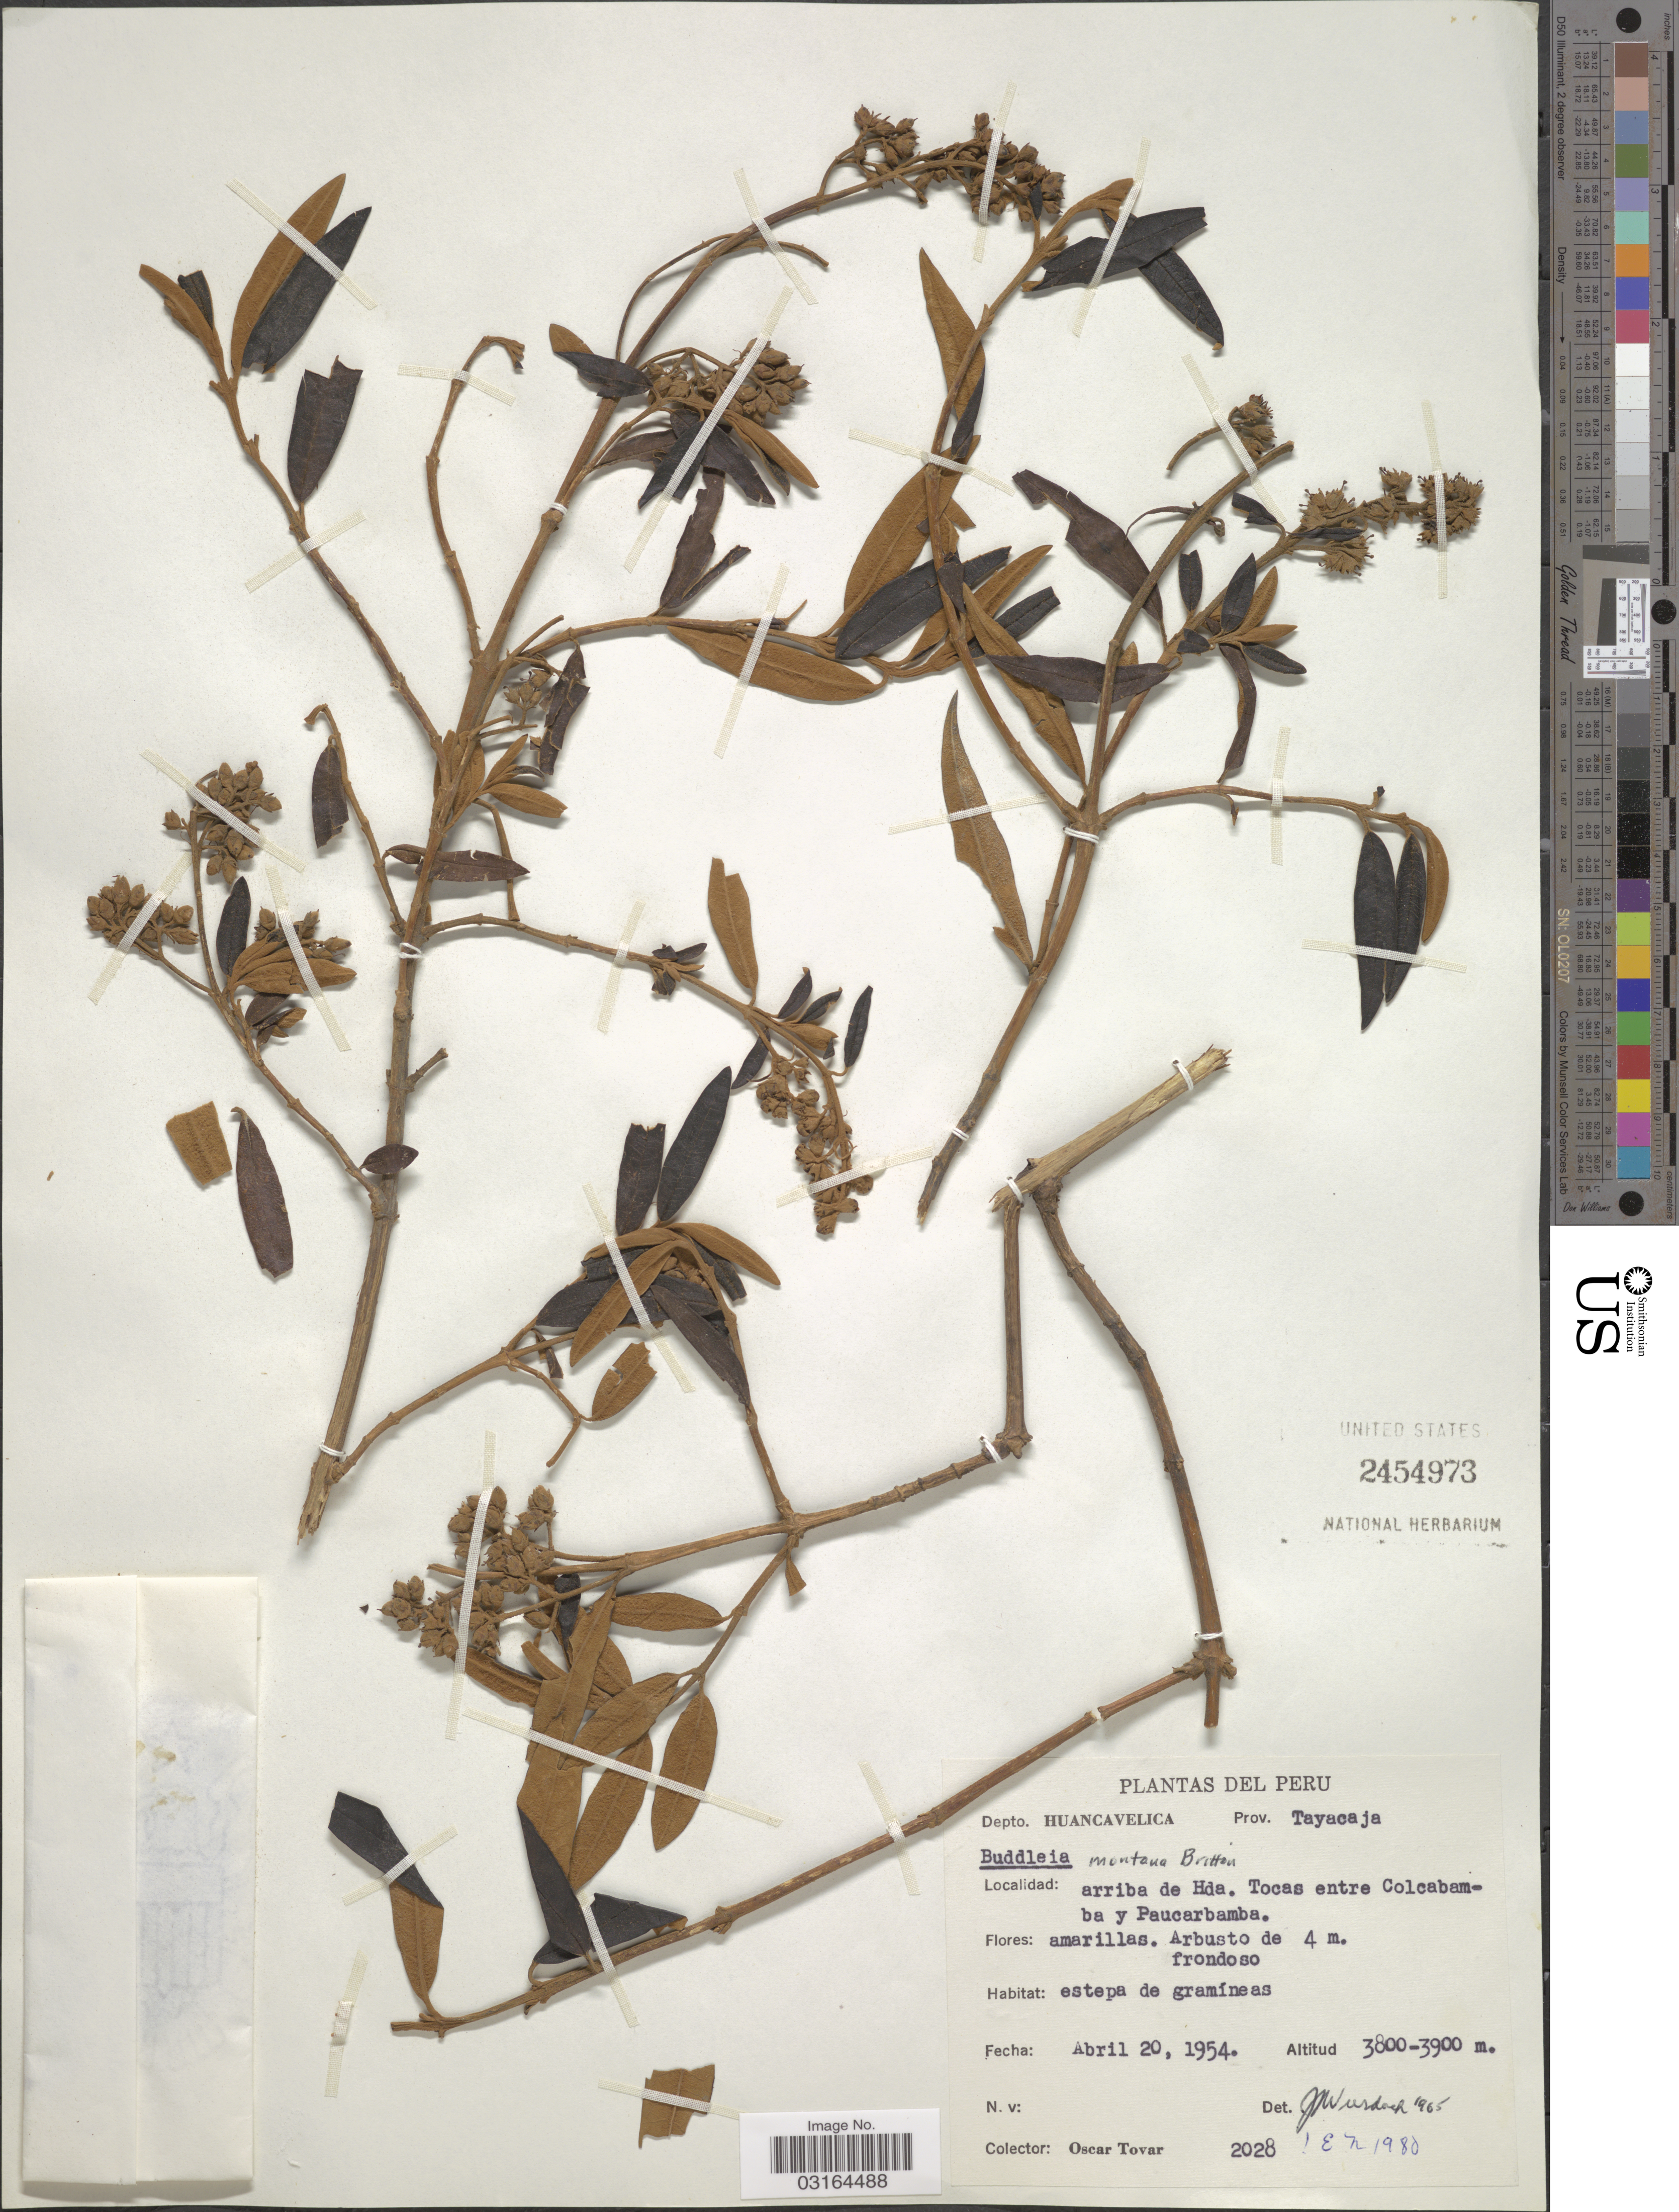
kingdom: Plantae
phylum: Tracheophyta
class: Magnoliopsida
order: Lamiales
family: Scrophulariaceae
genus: Buddleja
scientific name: Buddleja montana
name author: Britton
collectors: Ó. Tovar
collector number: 2028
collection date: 1954-04-20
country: Peru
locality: Depto. Huancavelica. Prov. Tayacaja. Arriba de Hda. Tocas entre Colcabamba y Paucarbamba.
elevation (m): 3800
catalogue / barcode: US 2454973